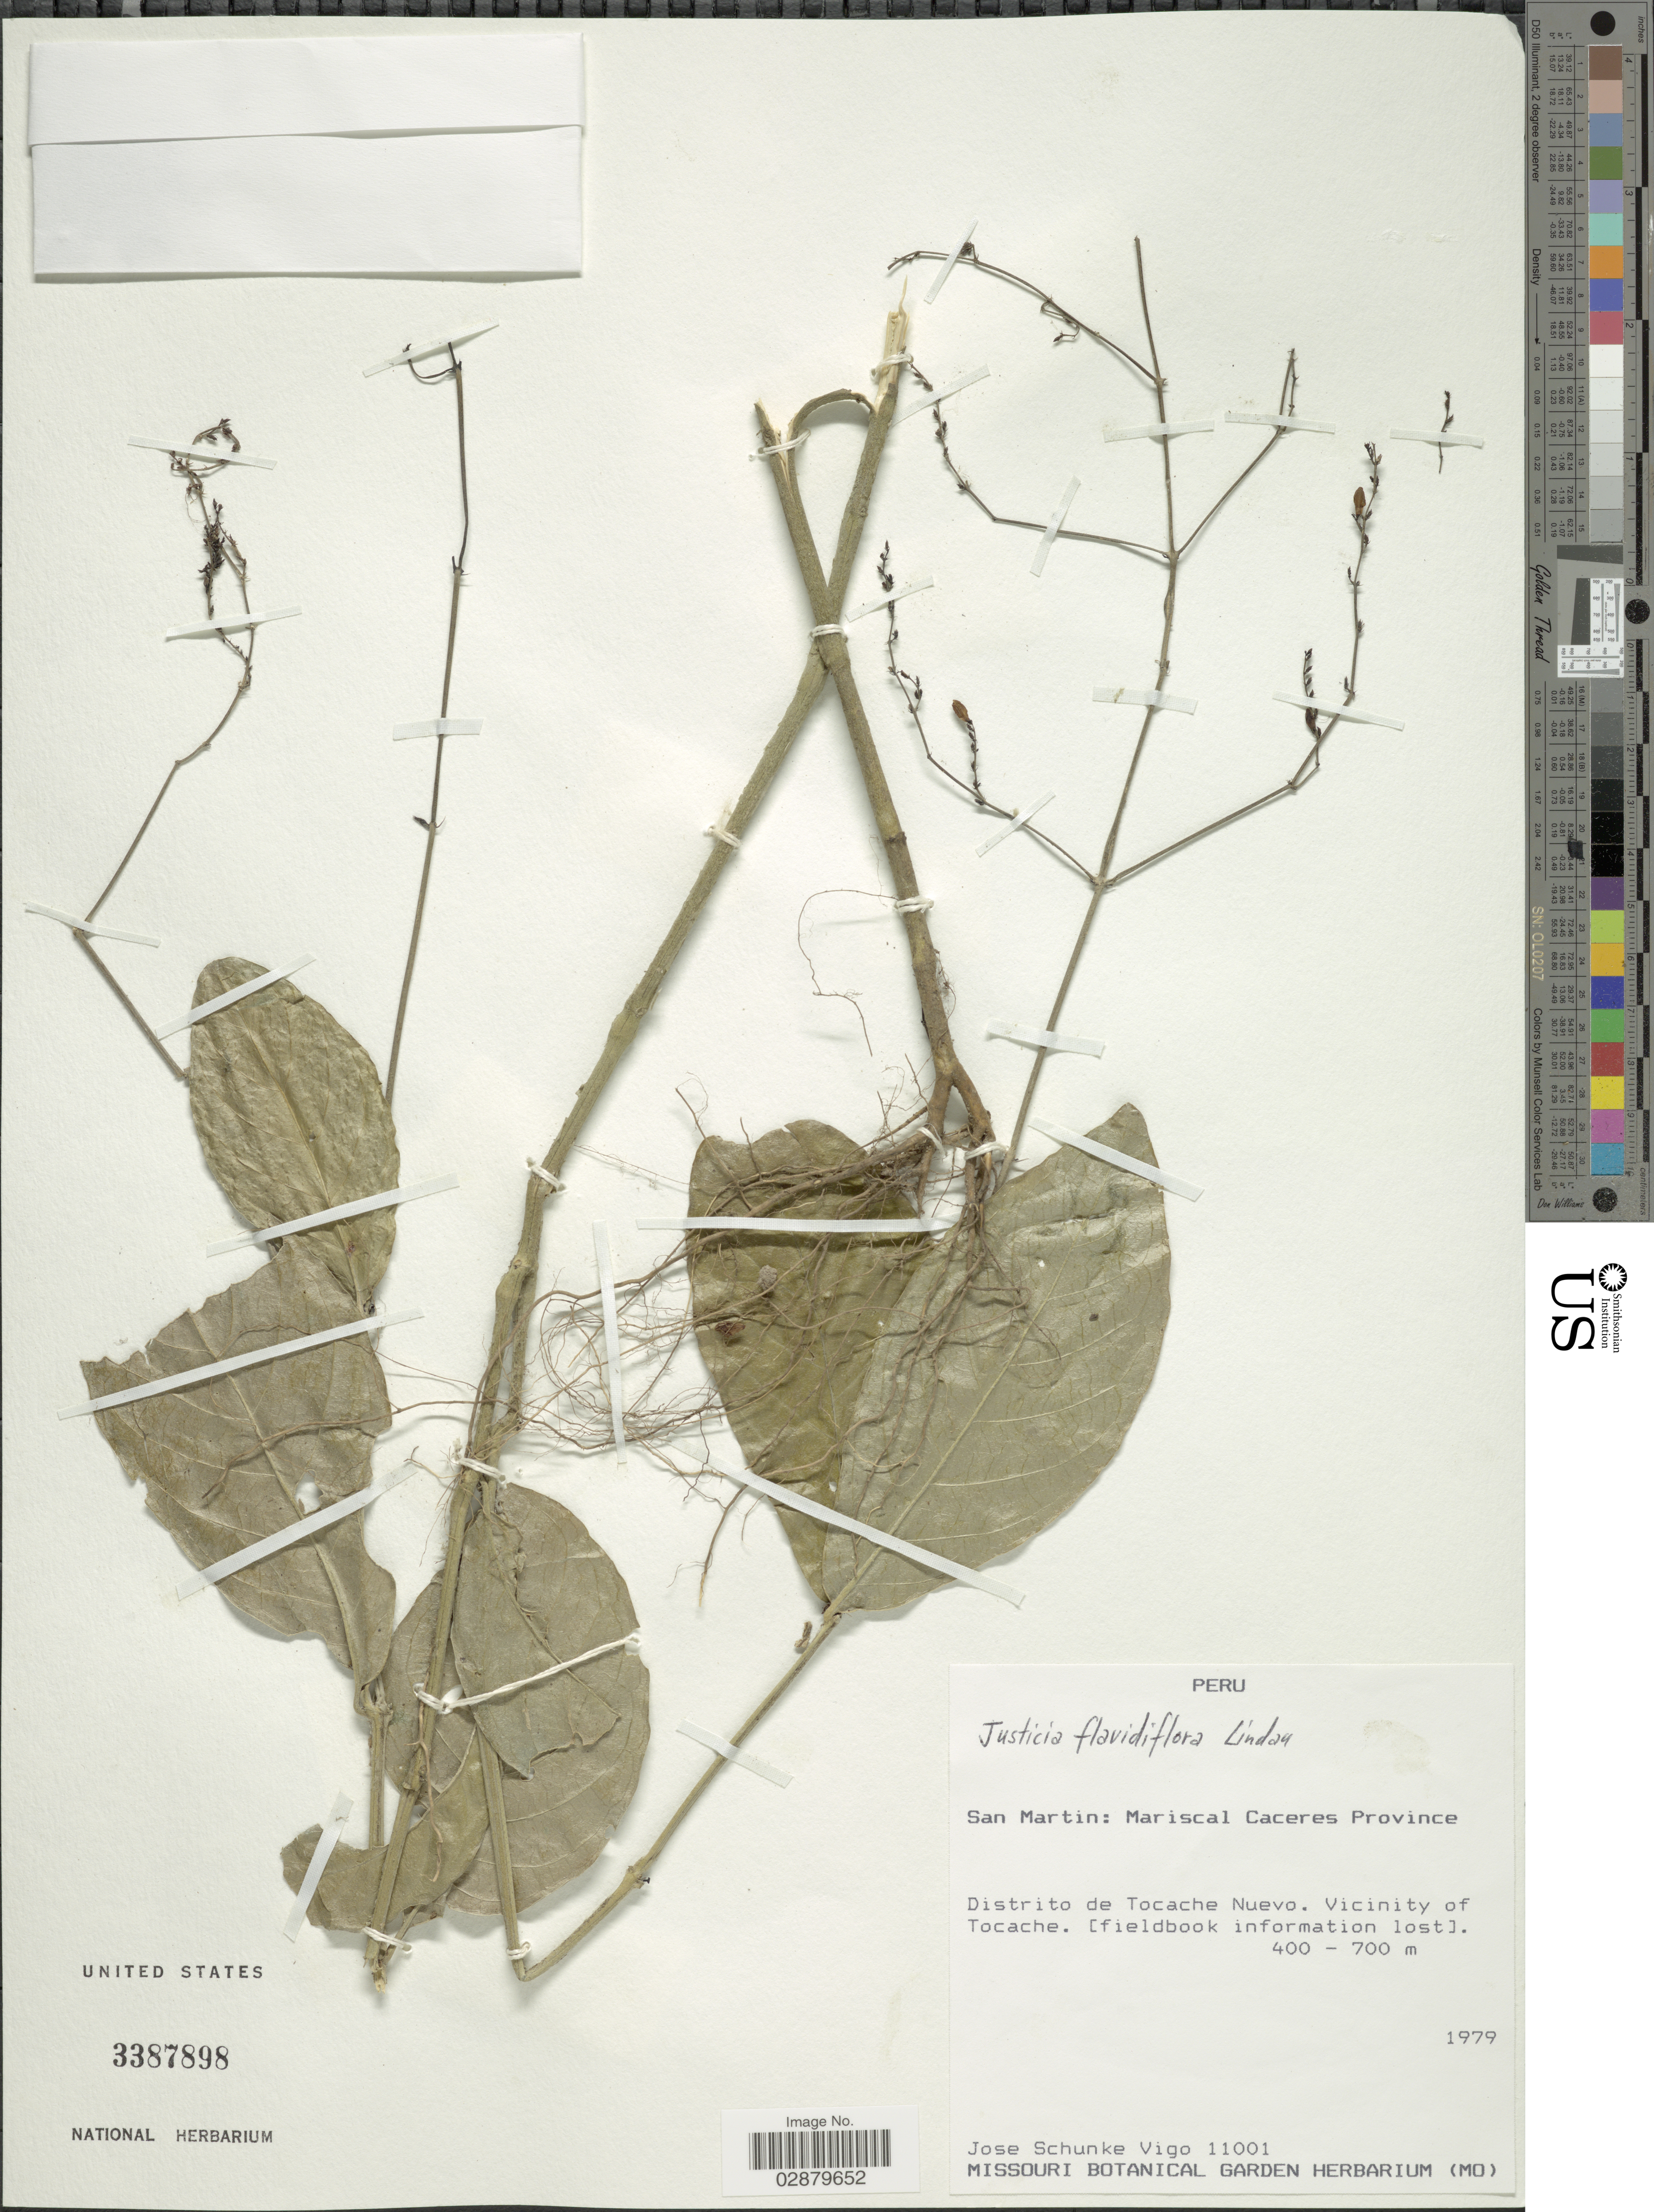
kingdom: Plantae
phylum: Tracheophyta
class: Magnoliopsida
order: Lamiales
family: Acanthaceae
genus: Justicia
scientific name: Justicia lineolata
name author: Ruiz & Pav.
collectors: J. Schunke Vigo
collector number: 11001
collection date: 1979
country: Peru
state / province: San Martín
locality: Mariscal Caceres Province. Distrito de Tocache Nuevo. Vicinity of Tocache.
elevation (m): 400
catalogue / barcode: US 3387898